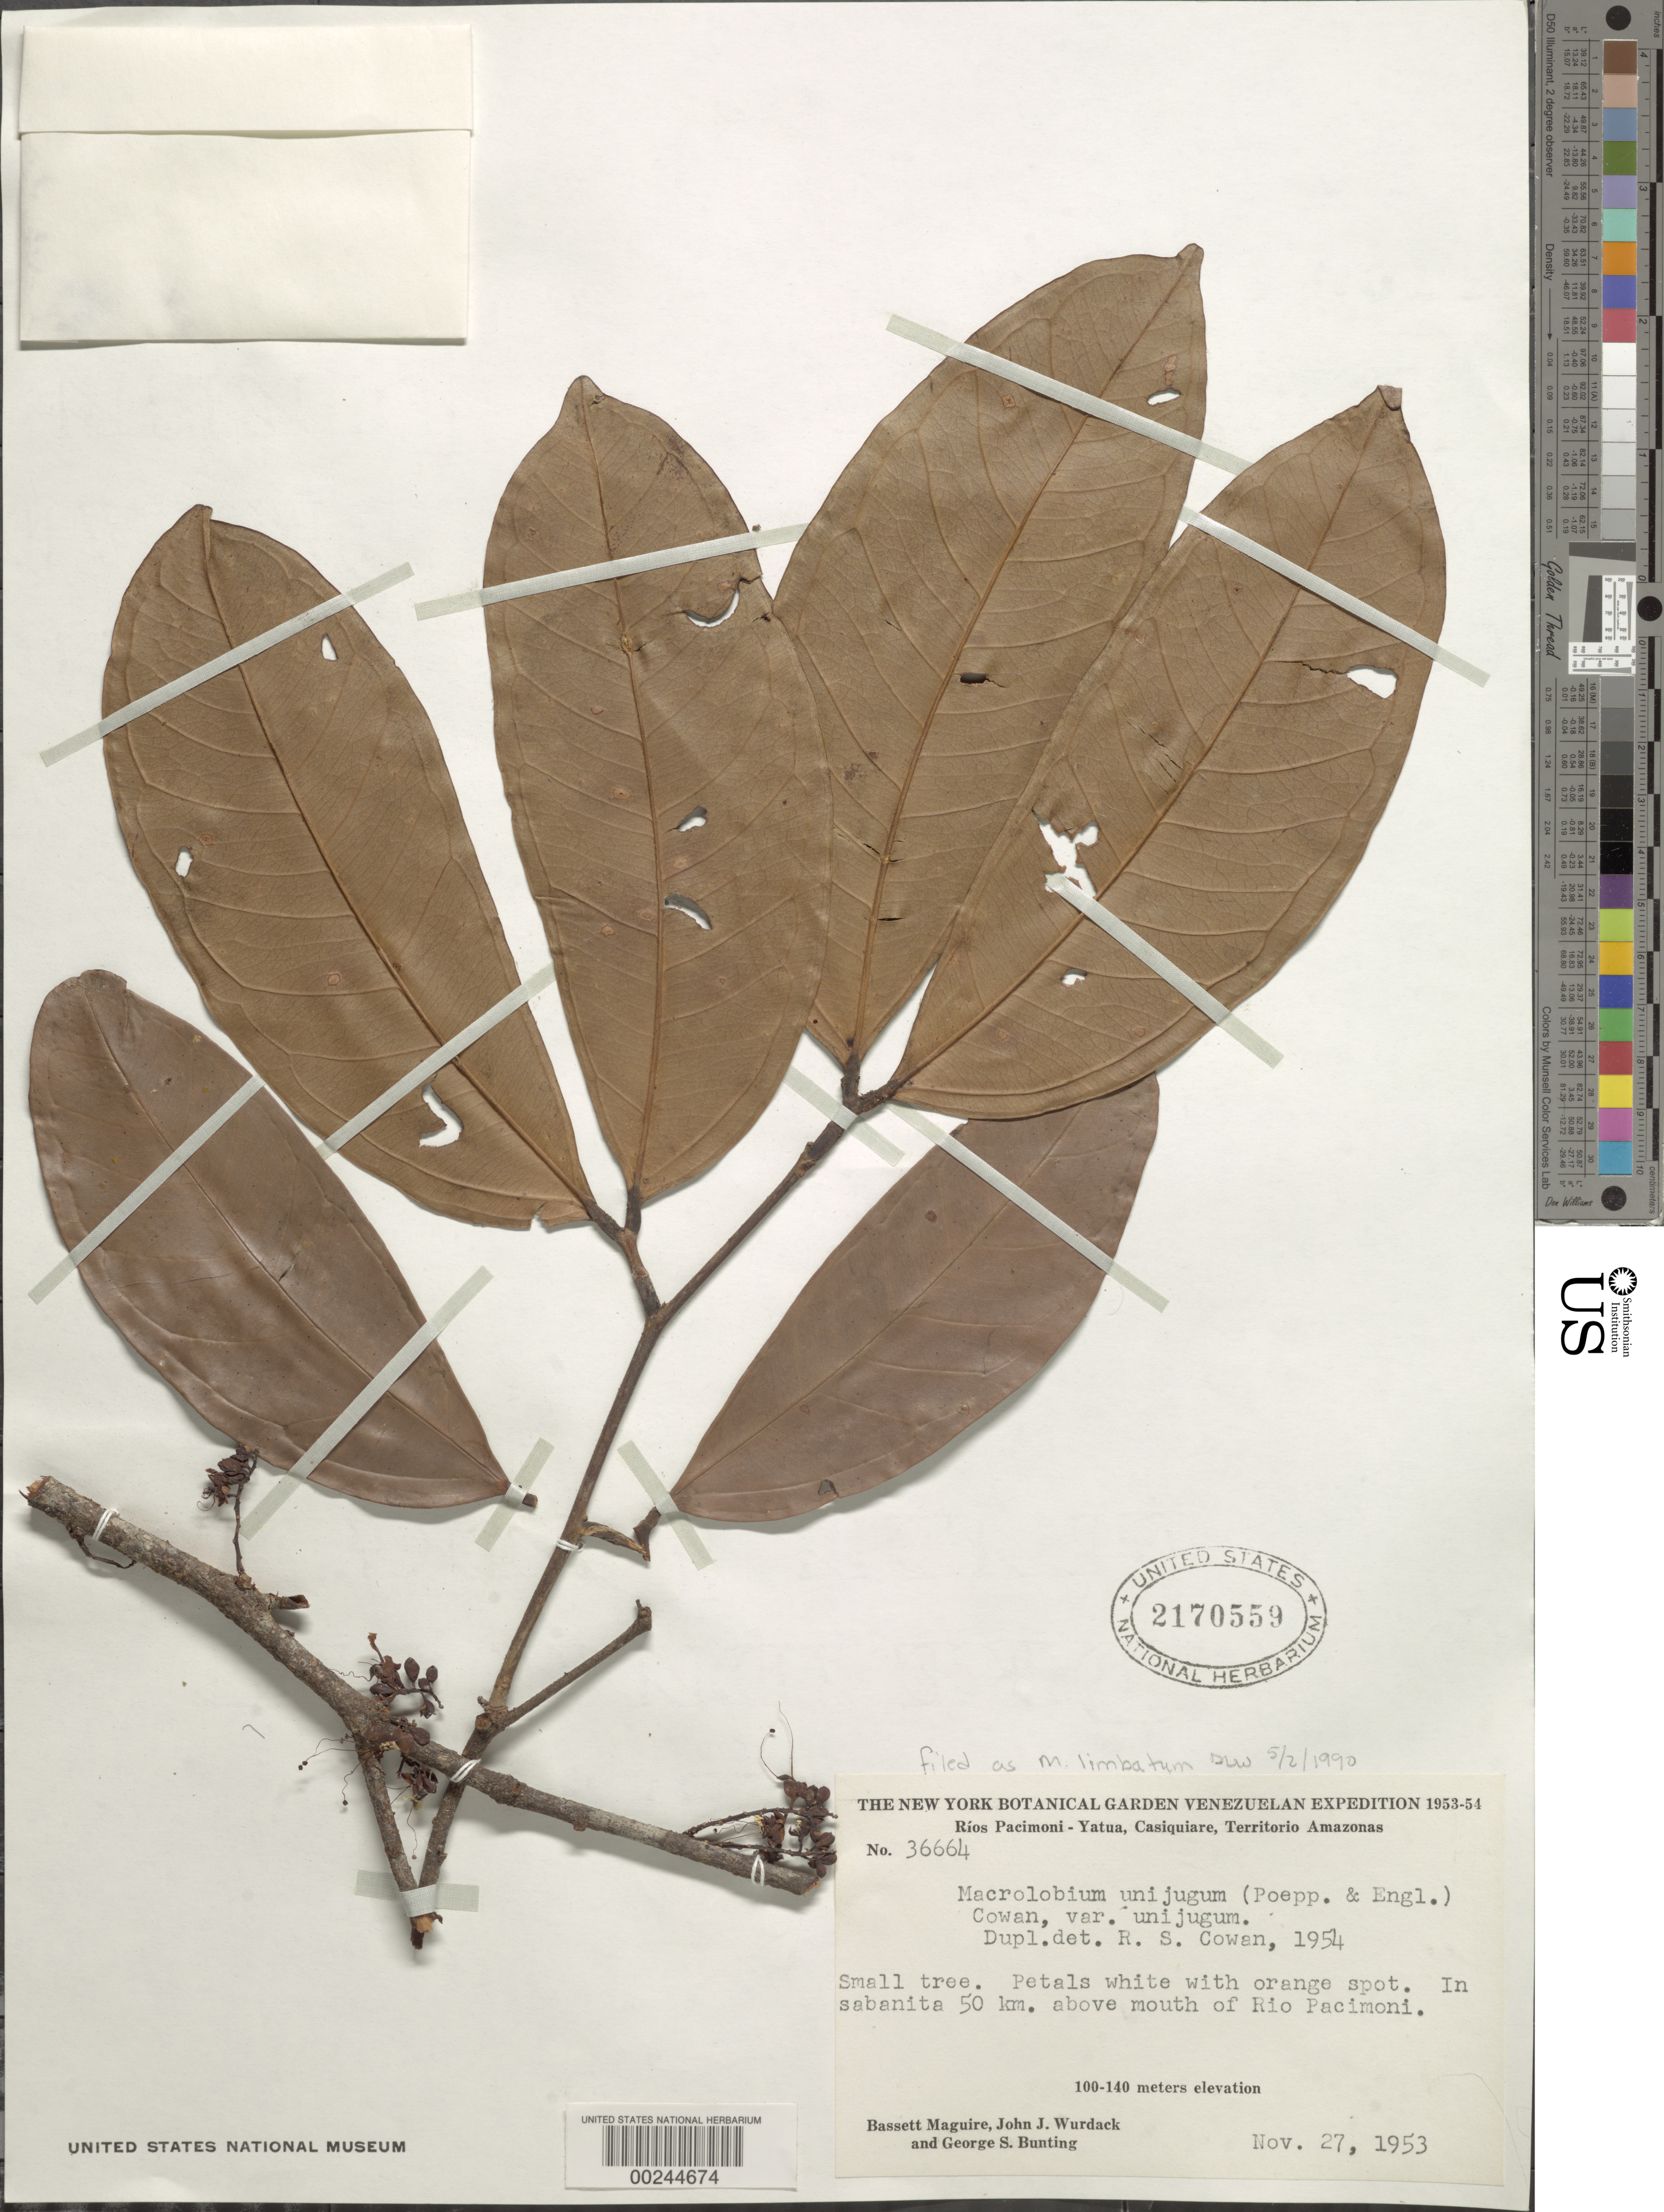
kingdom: Plantae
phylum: Tracheophyta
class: Magnoliopsida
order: Fabales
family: Fabaceae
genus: Macrolobium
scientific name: Macrolobium limbatum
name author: Spruce ex Benth.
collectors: B. Maguire, J. J. Wurdack & G. S. Bunting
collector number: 36664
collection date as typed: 27 Nov 1953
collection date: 1953-11-27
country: Venezuela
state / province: Amazonas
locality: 50 km above mouth of rio pacimoni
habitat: Sabanita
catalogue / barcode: US 2170559